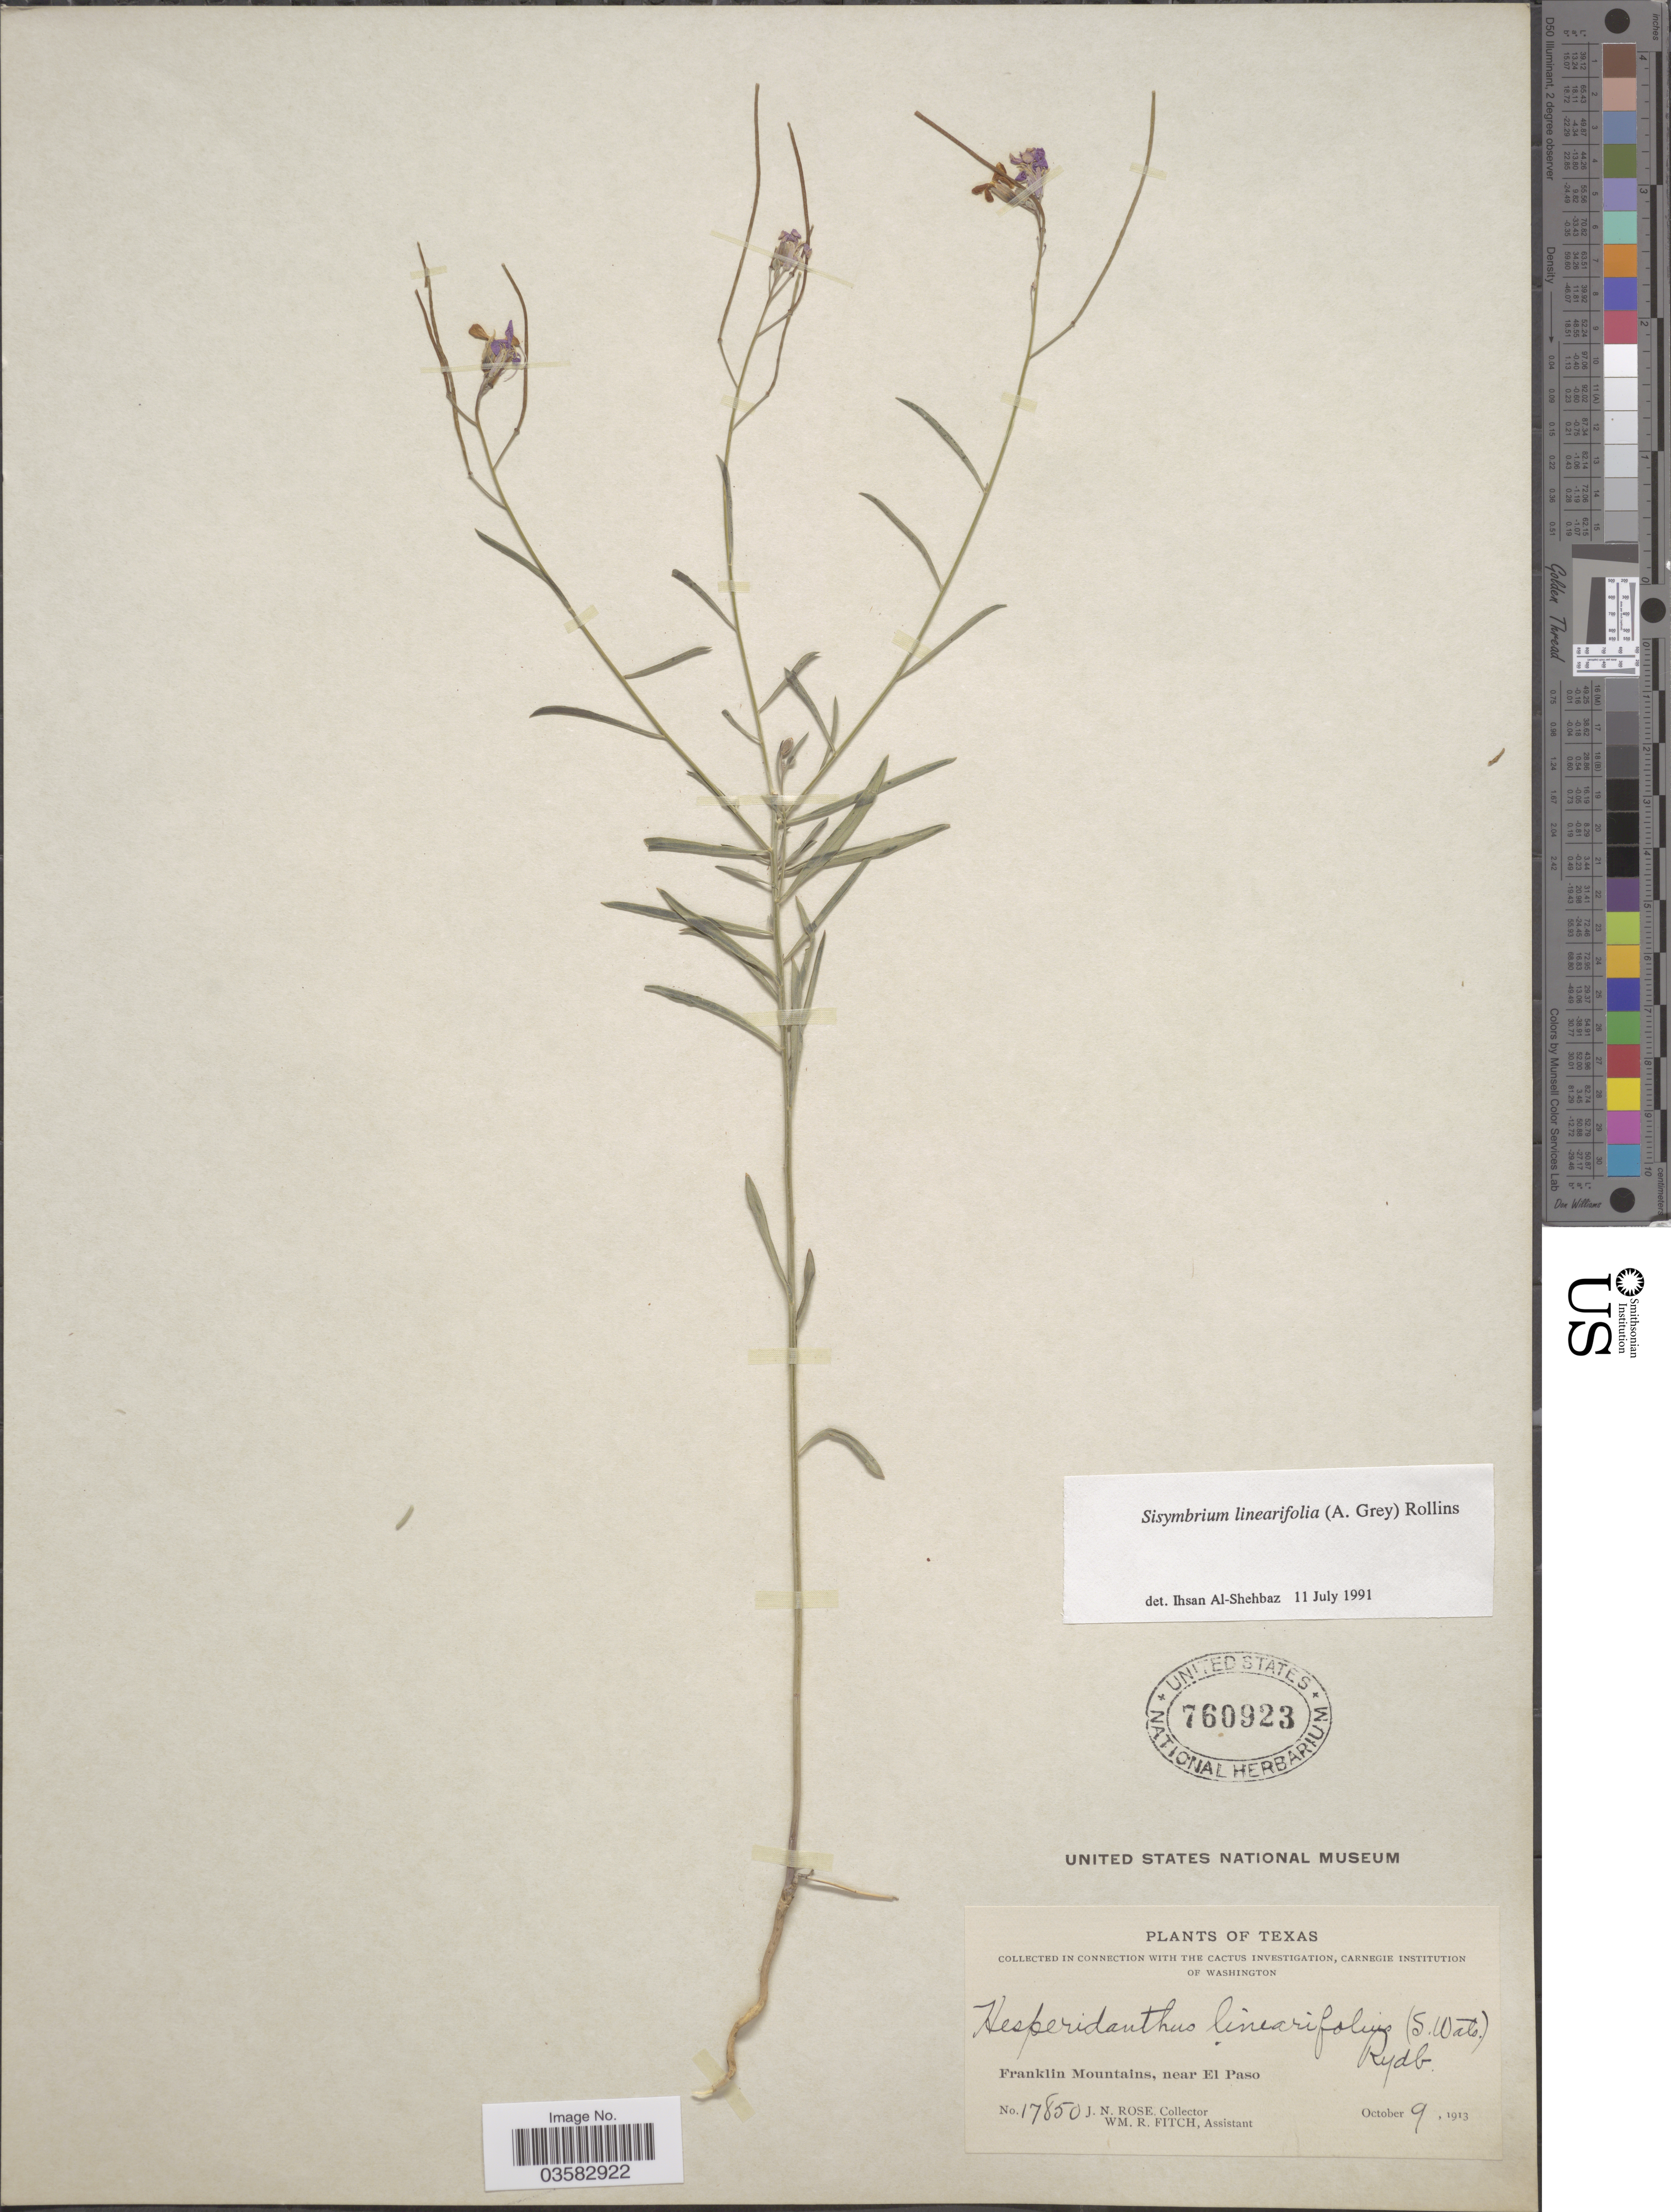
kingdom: Plantae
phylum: Tracheophyta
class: Magnoliopsida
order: Brassicales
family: Brassicaceae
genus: Sisymbrium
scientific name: Sisymbrium linearifolium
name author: (A. Gray) Payson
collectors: J. N. Rose & W. R. Fitch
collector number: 17850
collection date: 1913-10-09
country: United States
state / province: Texas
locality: Franklin Mountains, near El Paso.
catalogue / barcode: US 760923